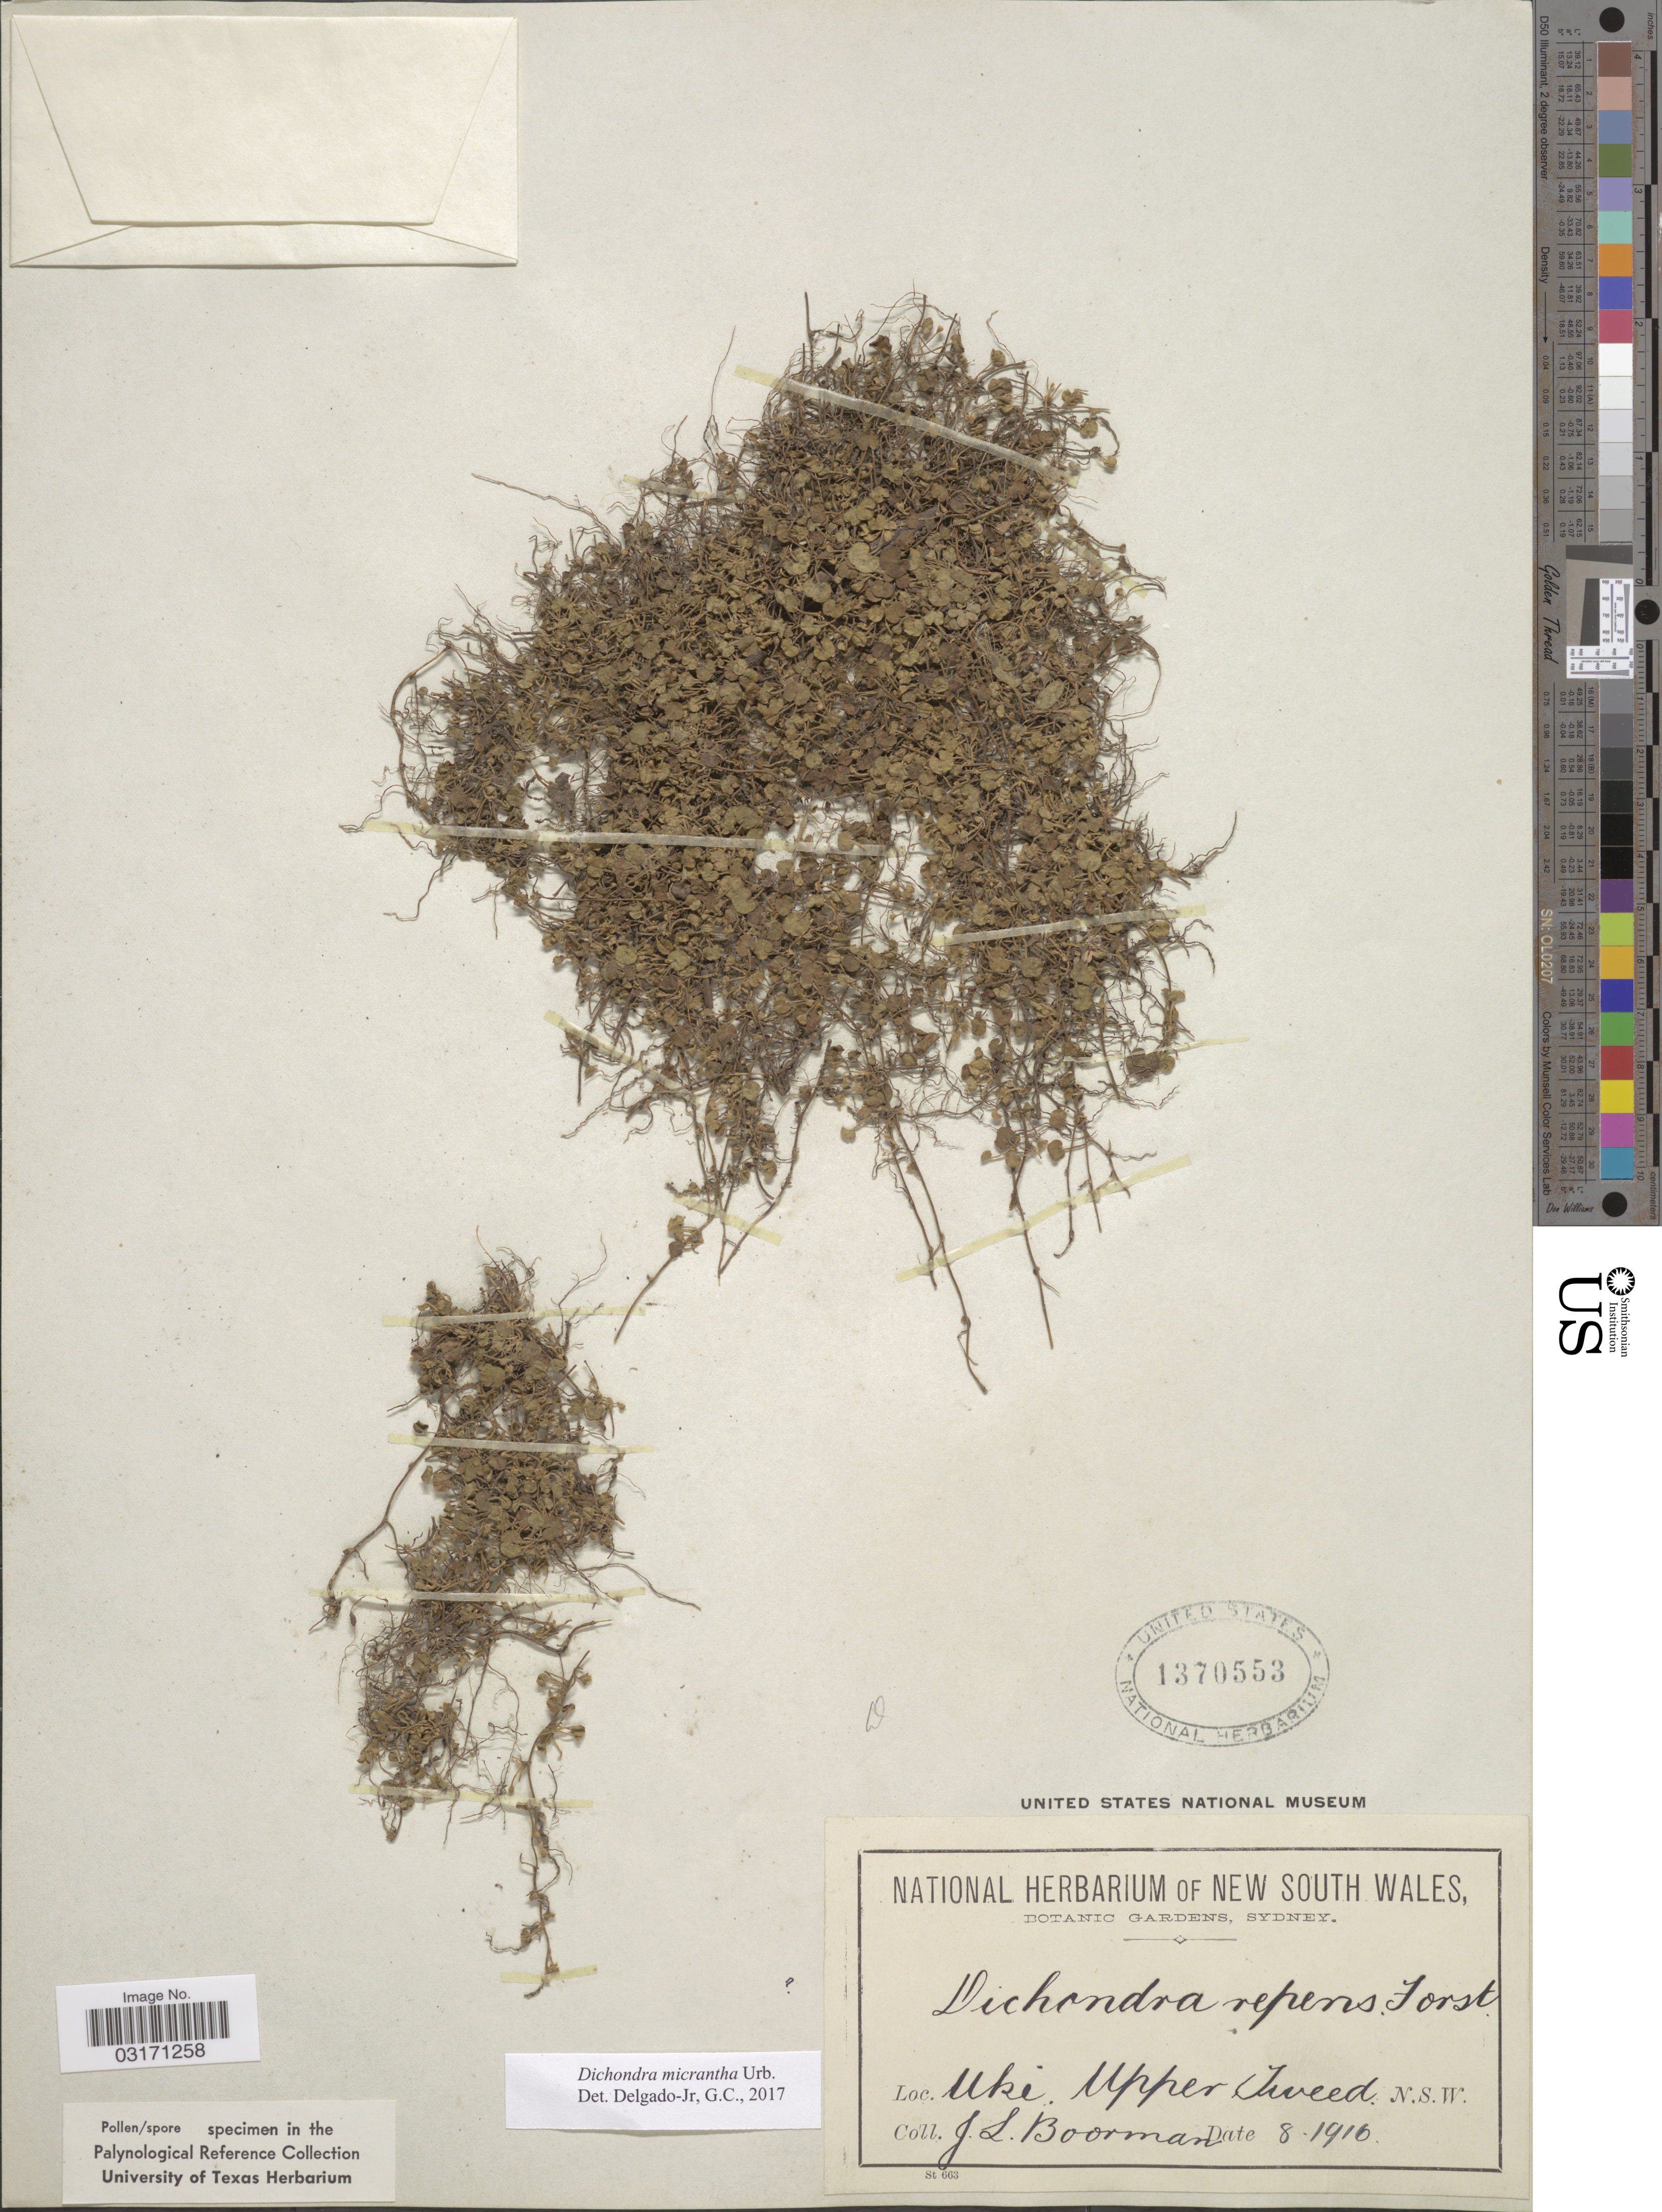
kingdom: Plantae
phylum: Tracheophyta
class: Magnoliopsida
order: Solanales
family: Convolvulaceae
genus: Dichondra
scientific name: Dichondra micrantha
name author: Urb.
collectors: J. Boorman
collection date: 1916-08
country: Australia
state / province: New South Wales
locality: Uki, Upper Tweed.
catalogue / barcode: US 1370553